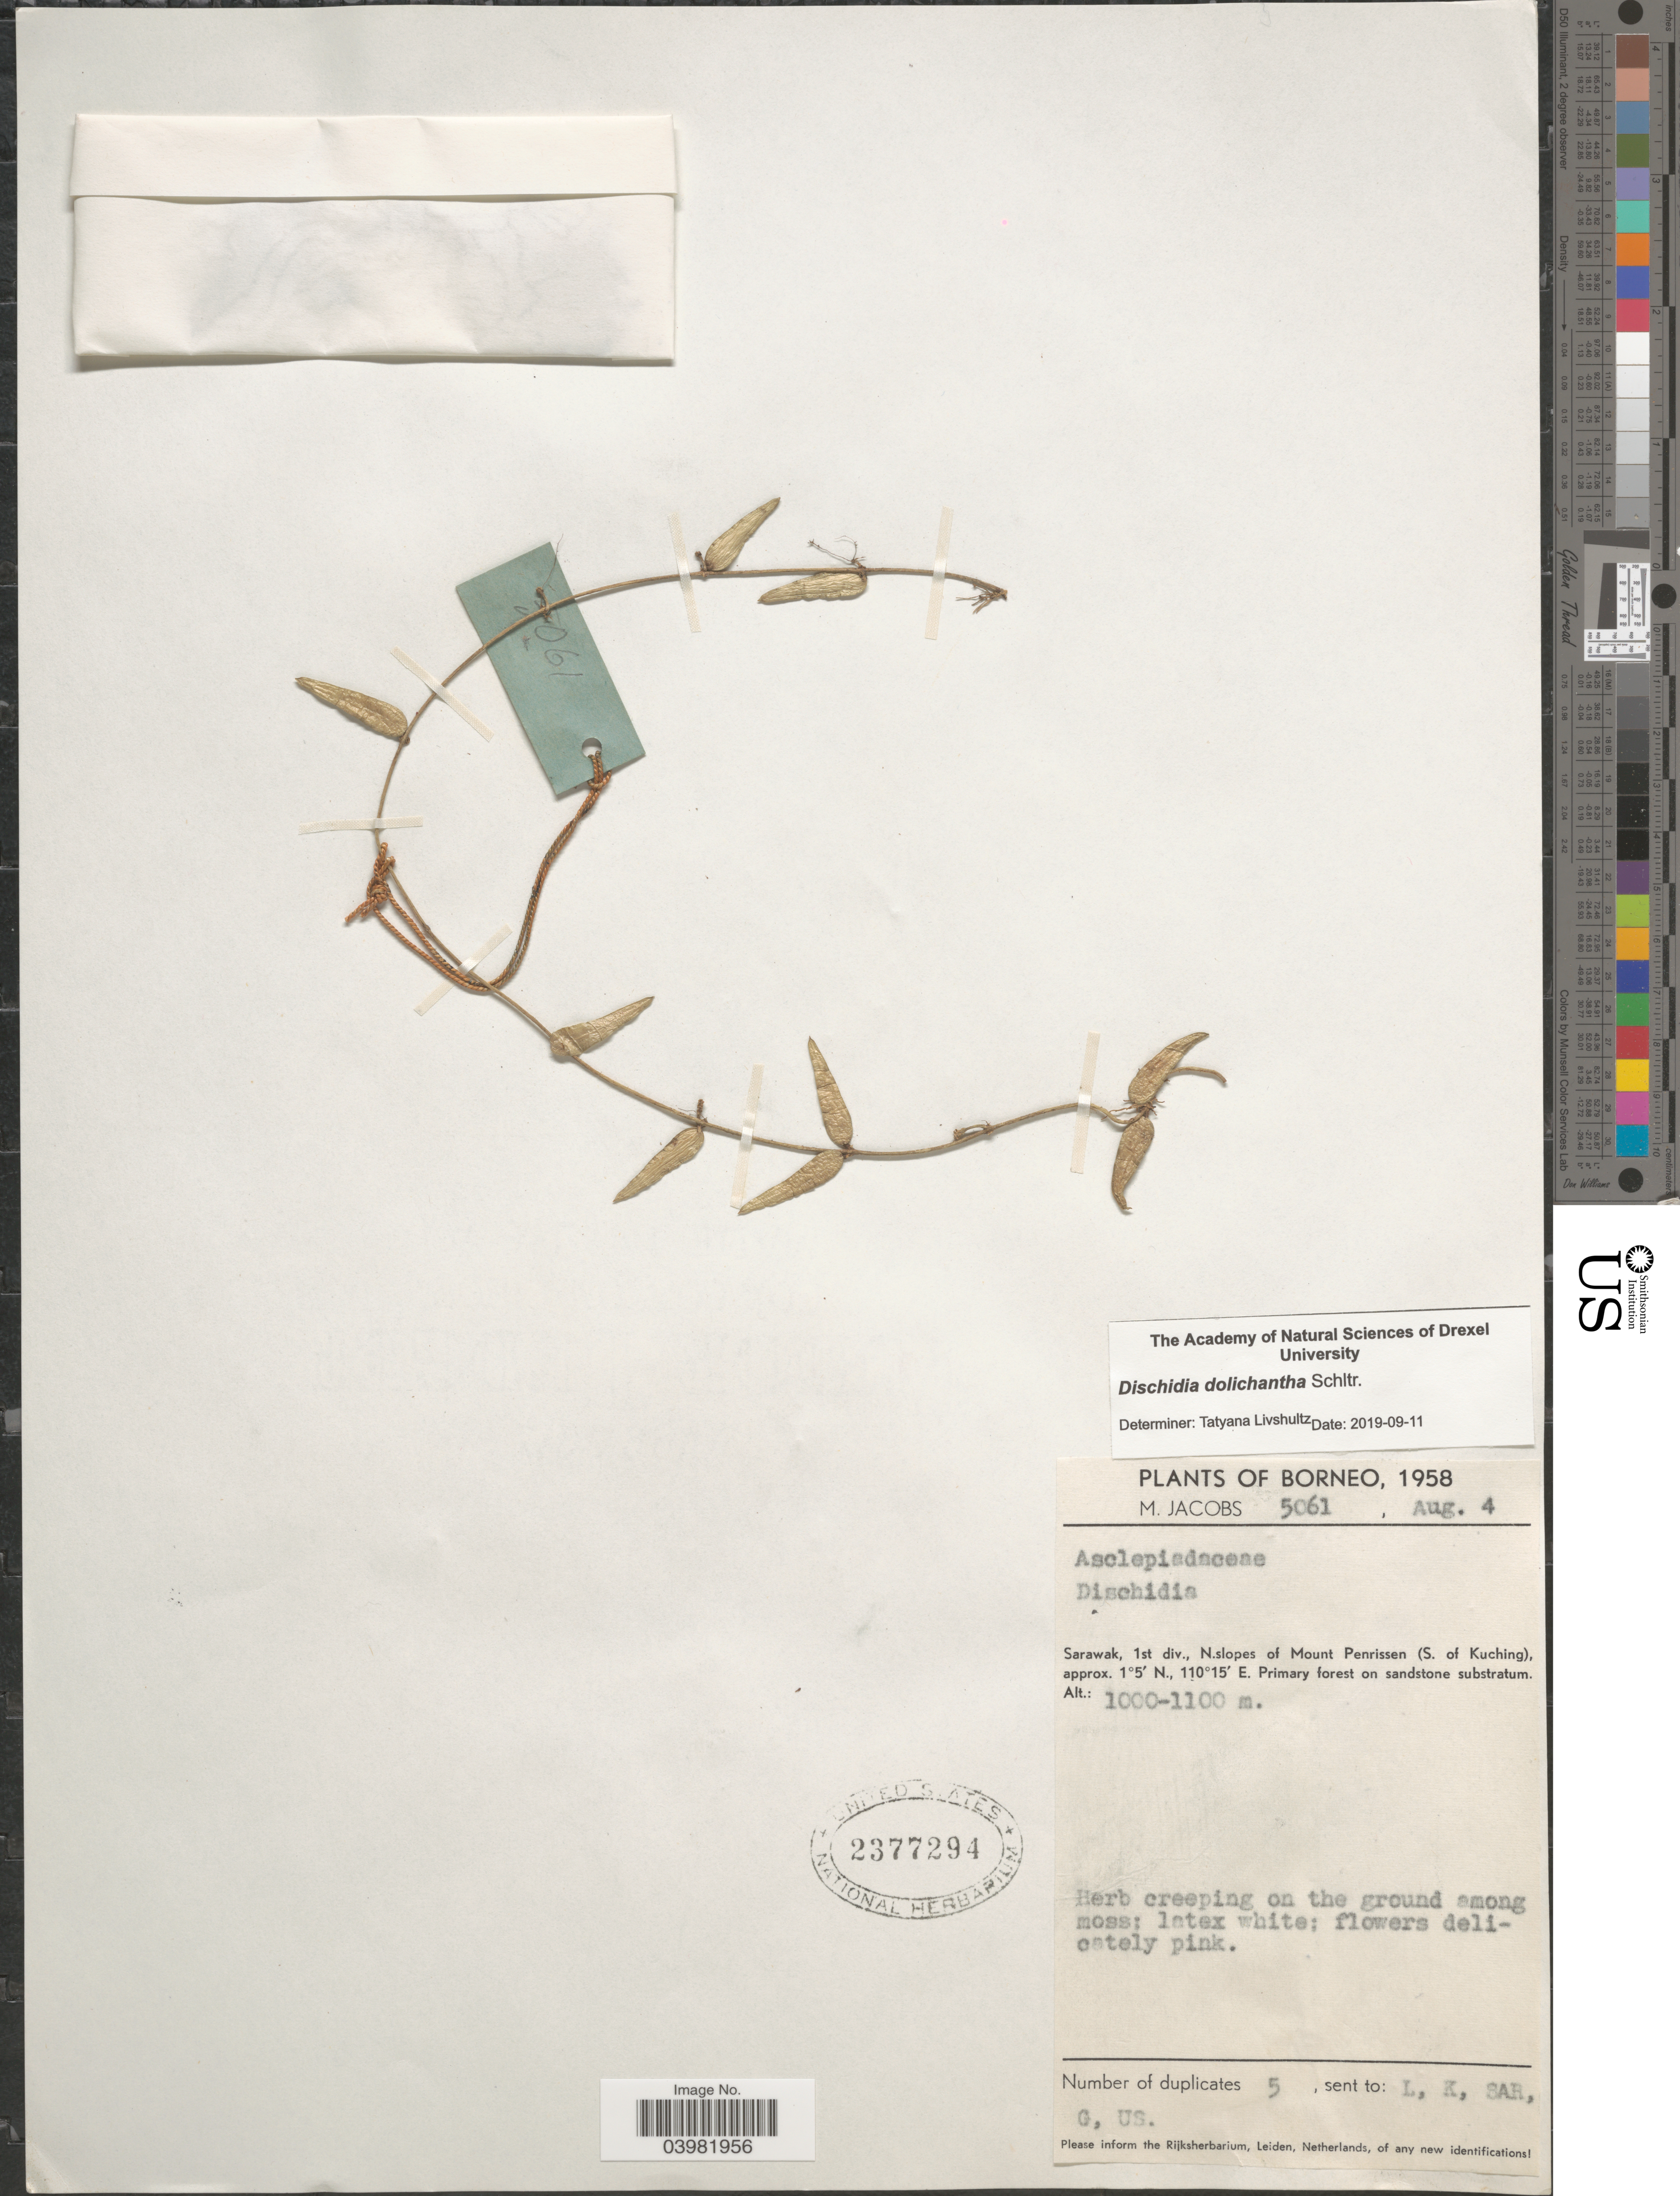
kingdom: Plantae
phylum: Tracheophyta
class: Magnoliopsida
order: Gentianales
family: Apocynaceae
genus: Dischidia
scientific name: Dischidia dolichantha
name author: Schltr.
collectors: M. Jacobs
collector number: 5061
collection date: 1958-08-04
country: Malaysia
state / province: Sarawak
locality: Borneo. 1st div., N.slopes of Mount Penrissen (S. of Kuching).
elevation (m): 1000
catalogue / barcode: US 2377294